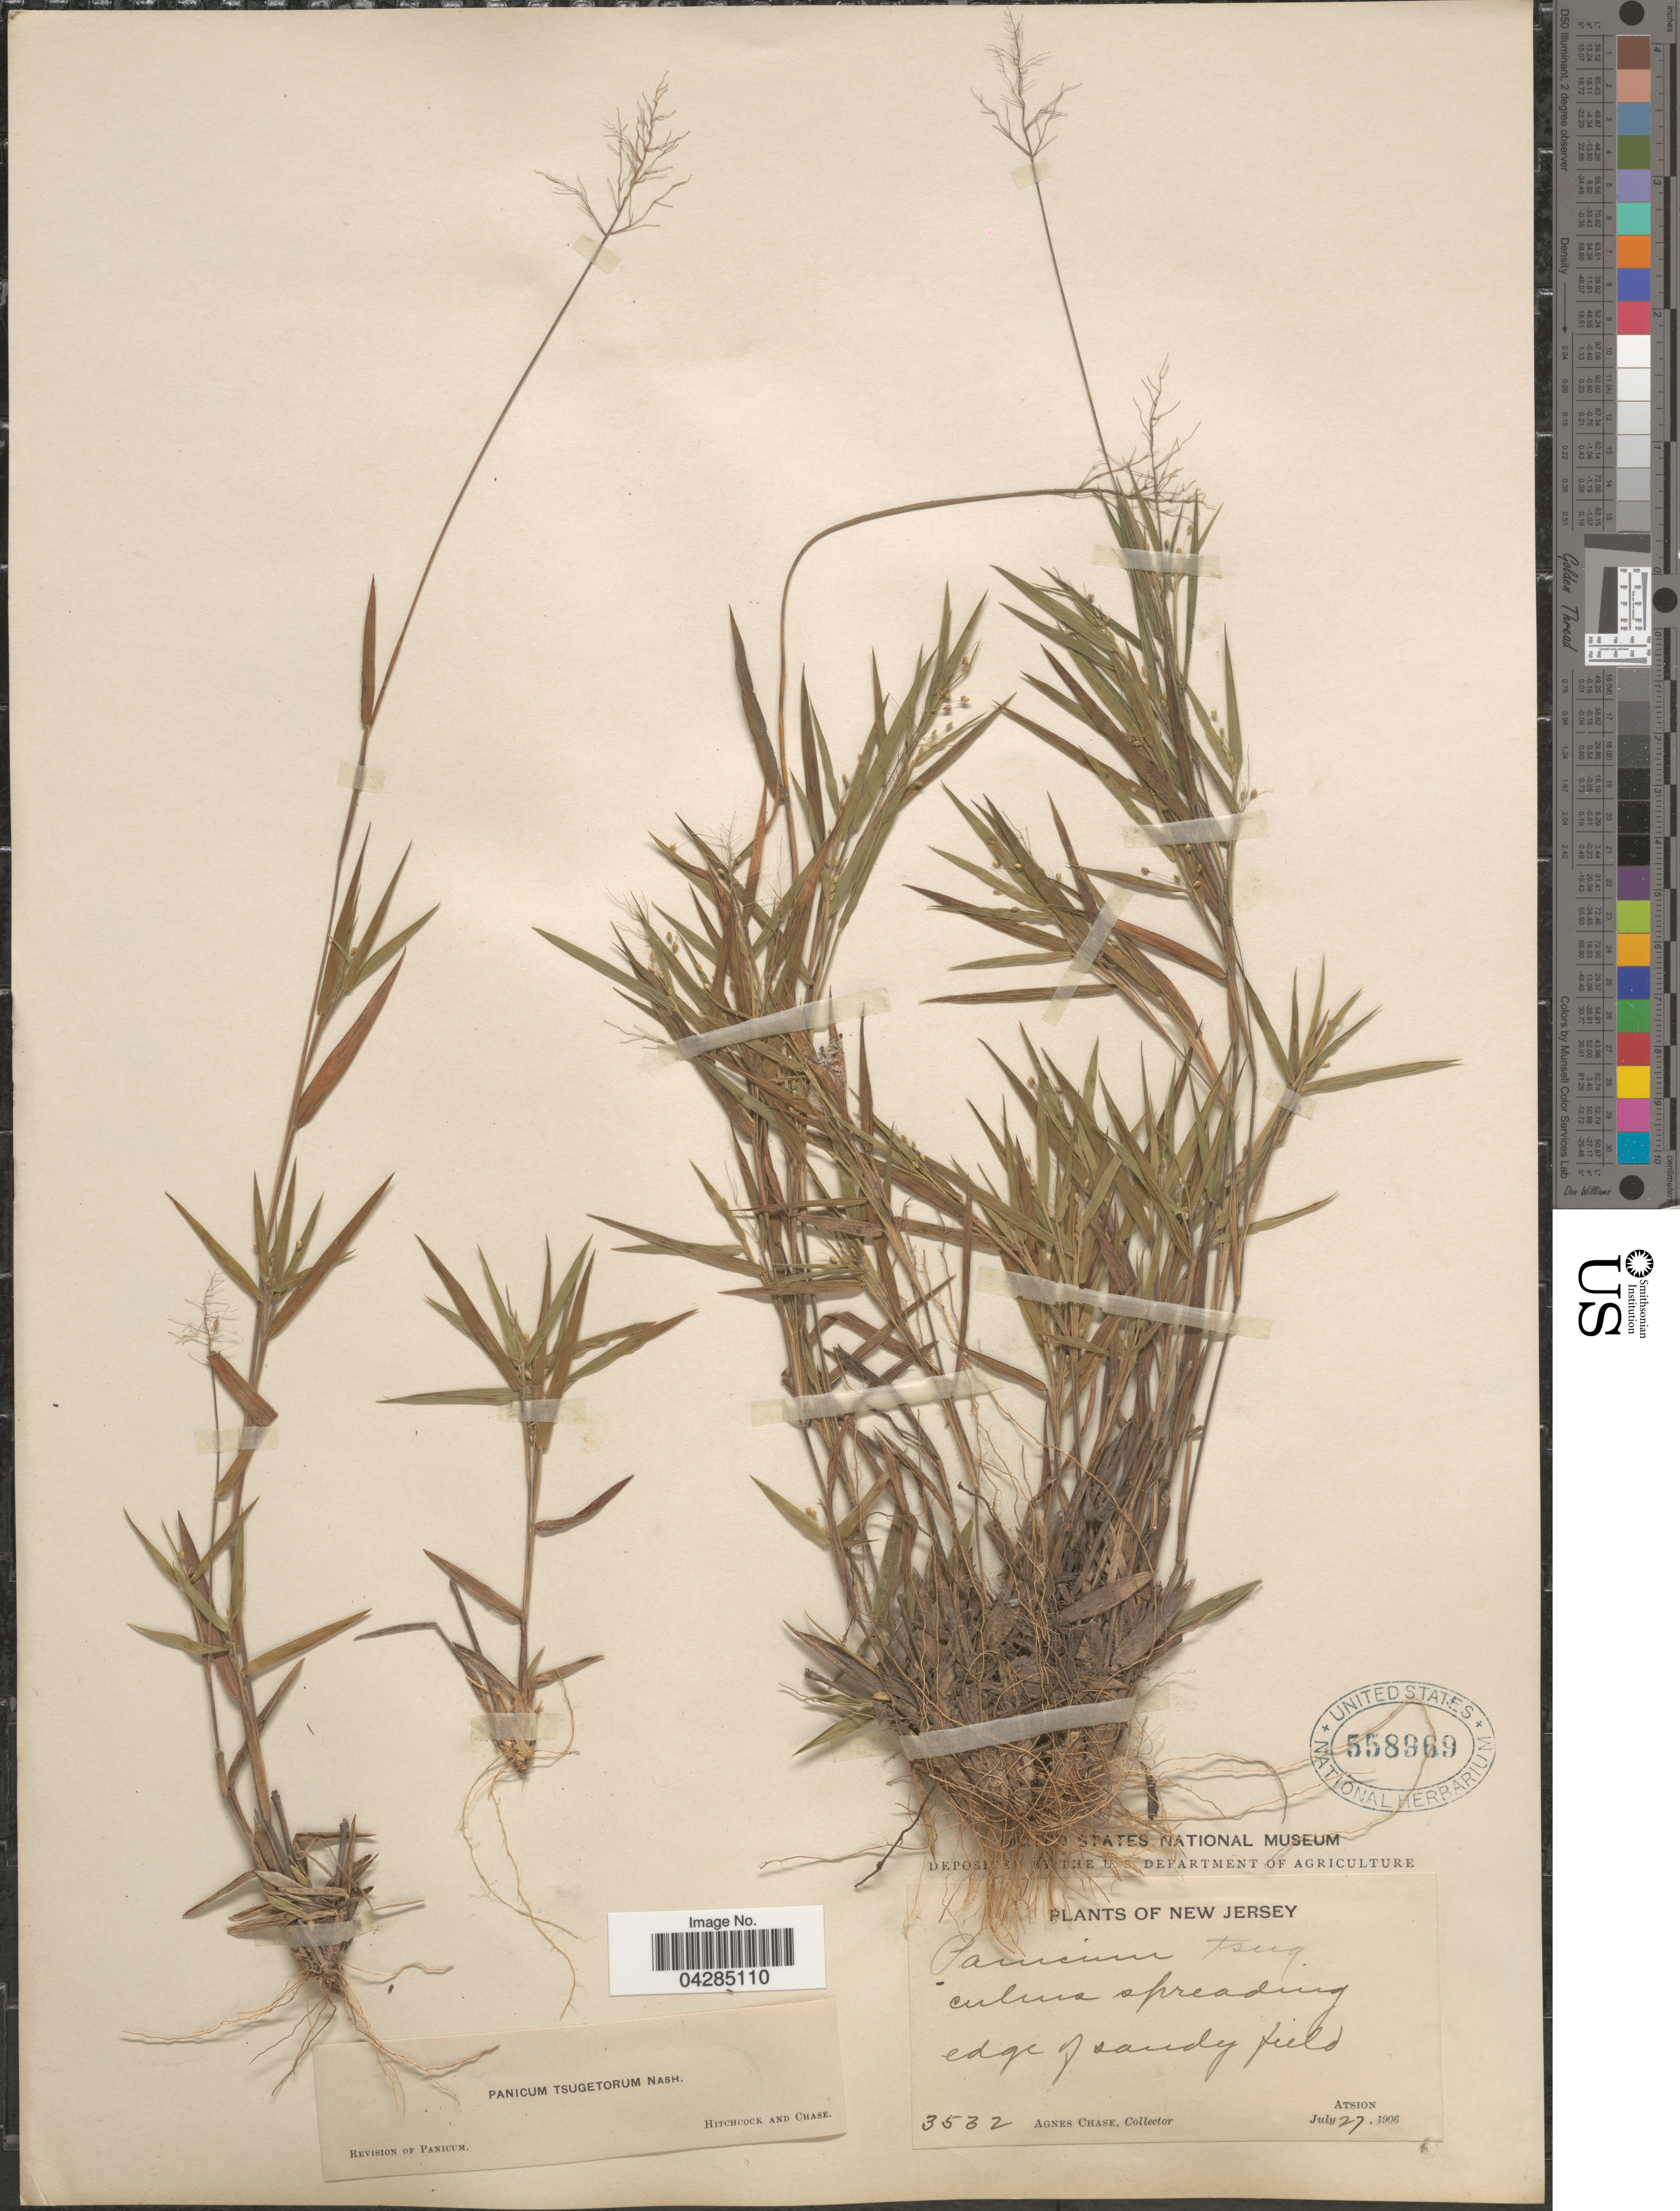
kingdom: Plantae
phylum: Tracheophyta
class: Liliopsida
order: Poales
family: Poaceae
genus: Dichanthelium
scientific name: Dichanthelium portoricense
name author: (Desv. ex Ham.) B.F. Hansen & Wunderlin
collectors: A. Chase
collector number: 3532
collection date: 1906-07-27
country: United States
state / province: New Jersey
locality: Atsion.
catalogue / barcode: US 558969